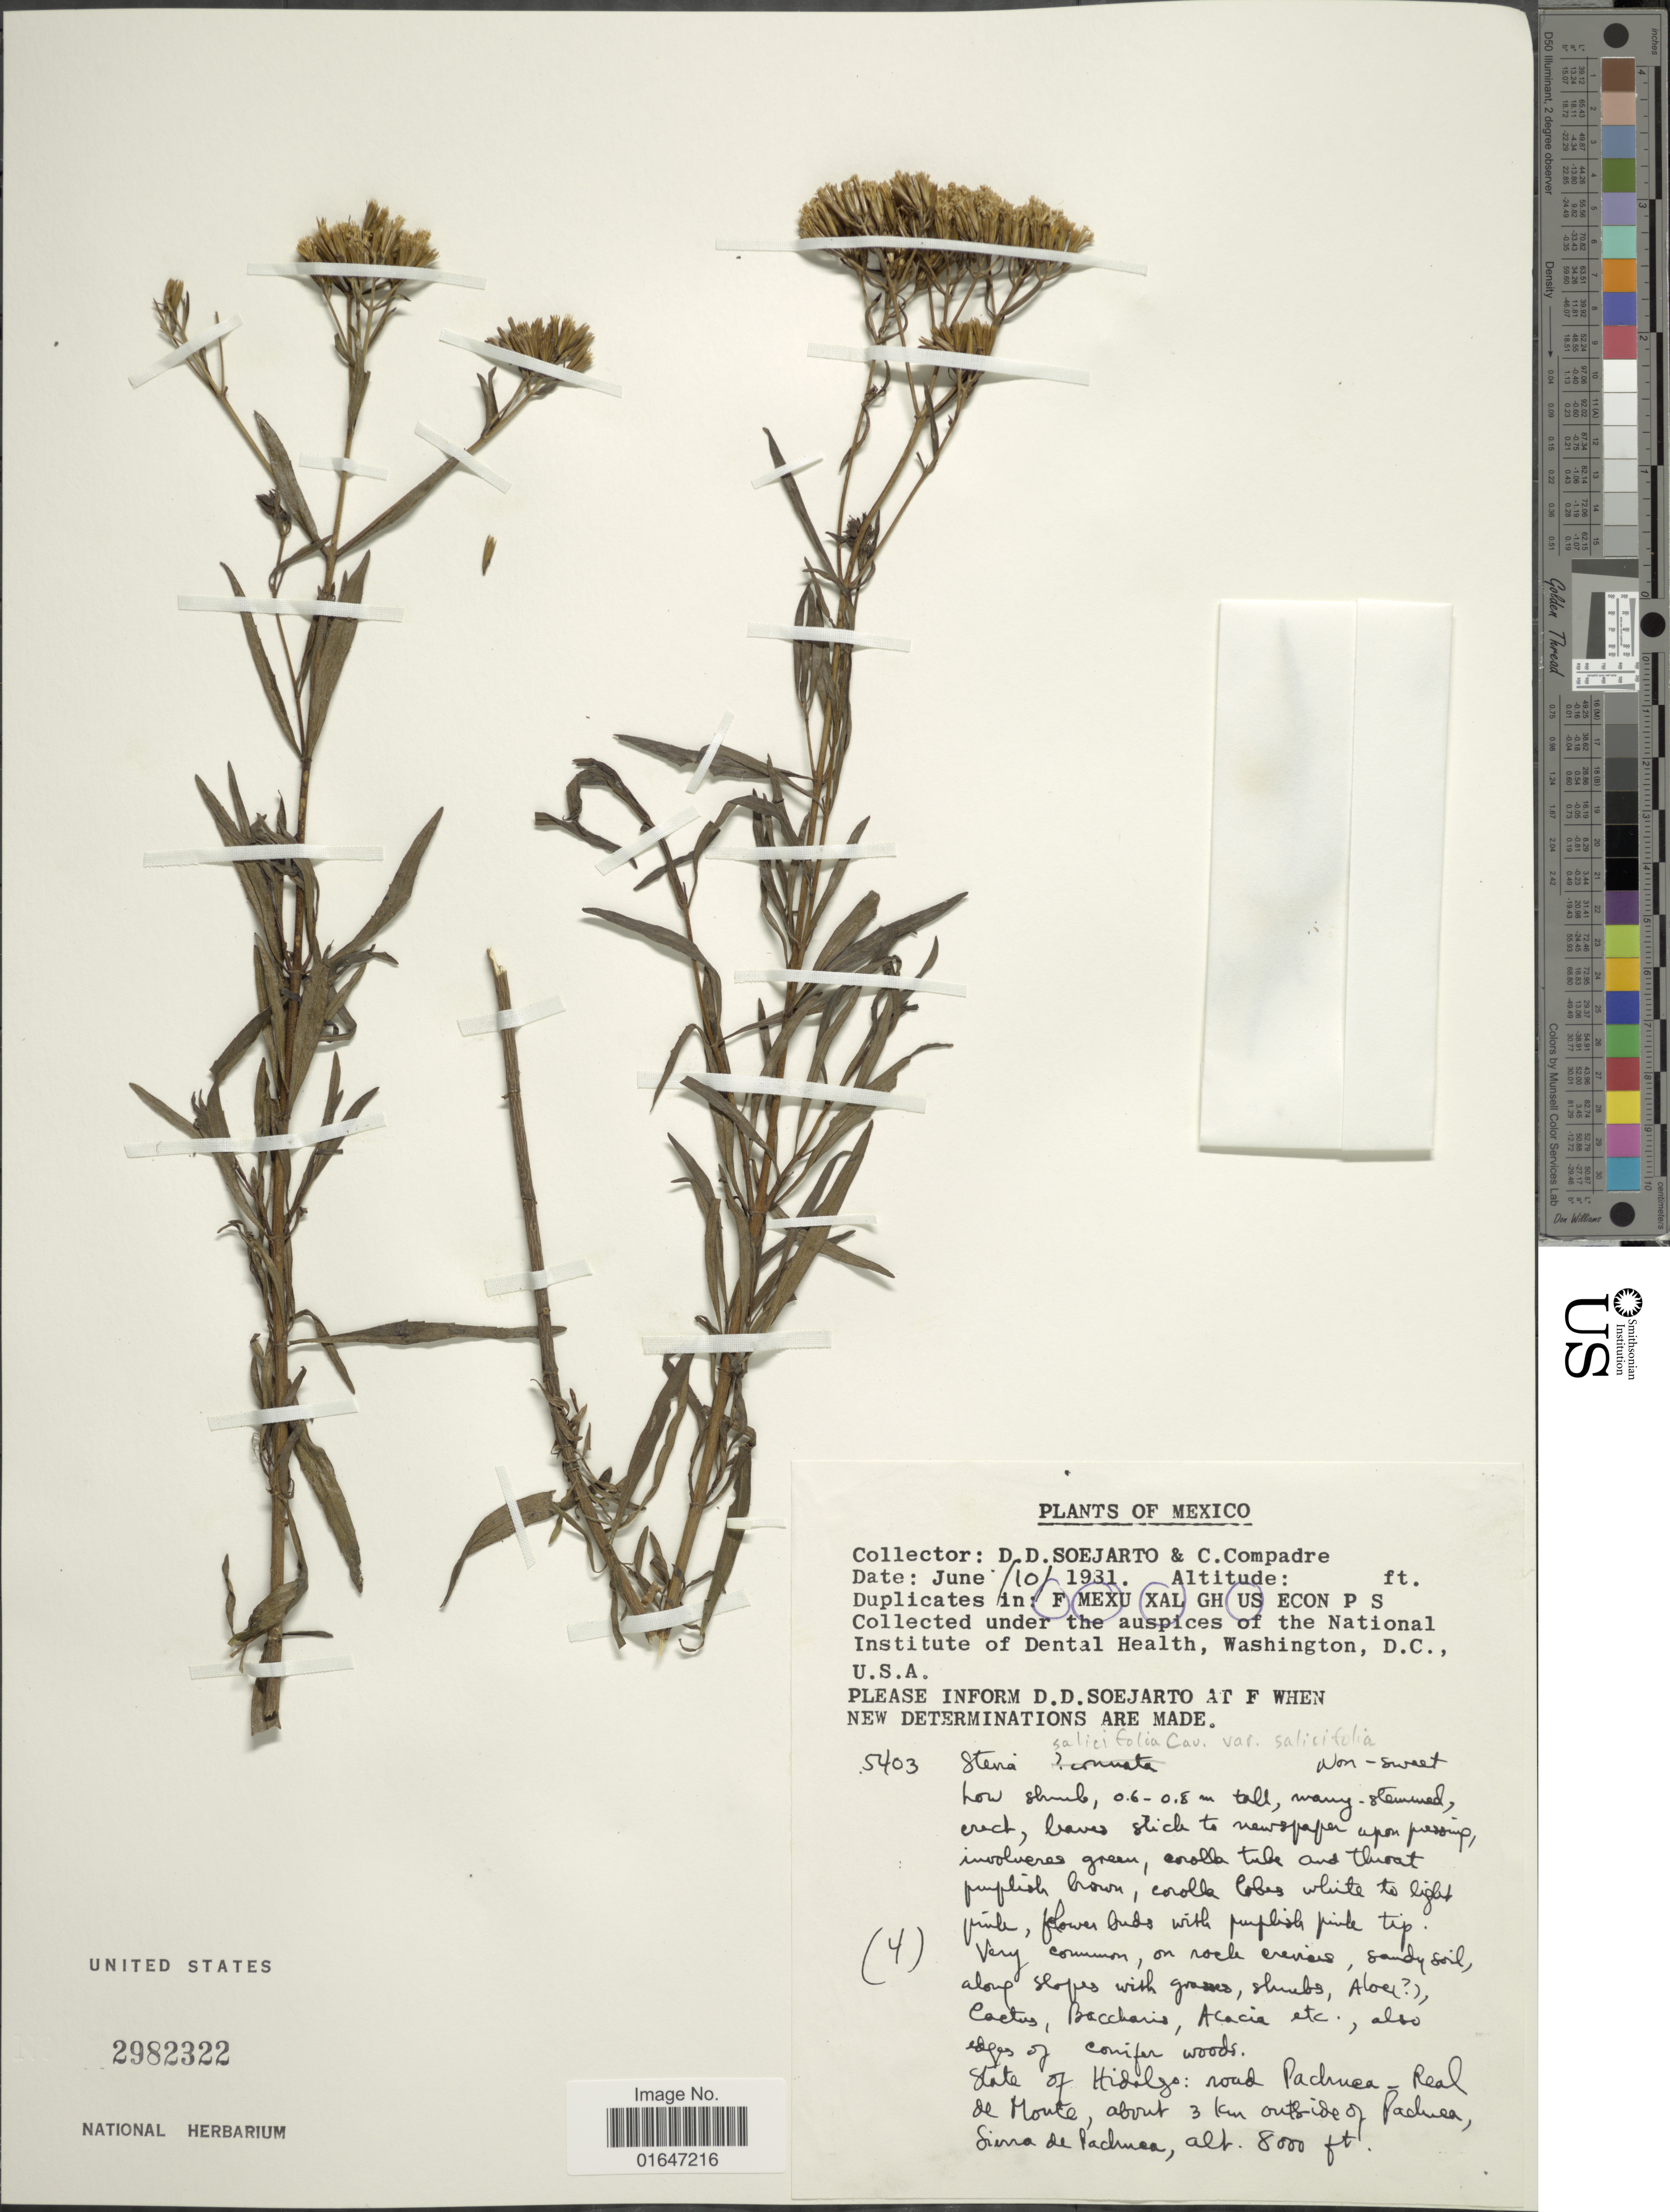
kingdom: Plantae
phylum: Tracheophyta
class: Magnoliopsida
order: Asterales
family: Asteraceae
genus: Stevia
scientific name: Stevia salicifolia var. virgulifera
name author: B.L. Rob.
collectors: C. Compadre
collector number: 5403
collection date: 1931-06-10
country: Mexico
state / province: Hidalgo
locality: State of Hidalgo, road Pachuca - Real de Monte, about 3 km outside of Pachuca, Sierra de Pachuca.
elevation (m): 2438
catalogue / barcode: US 2982322